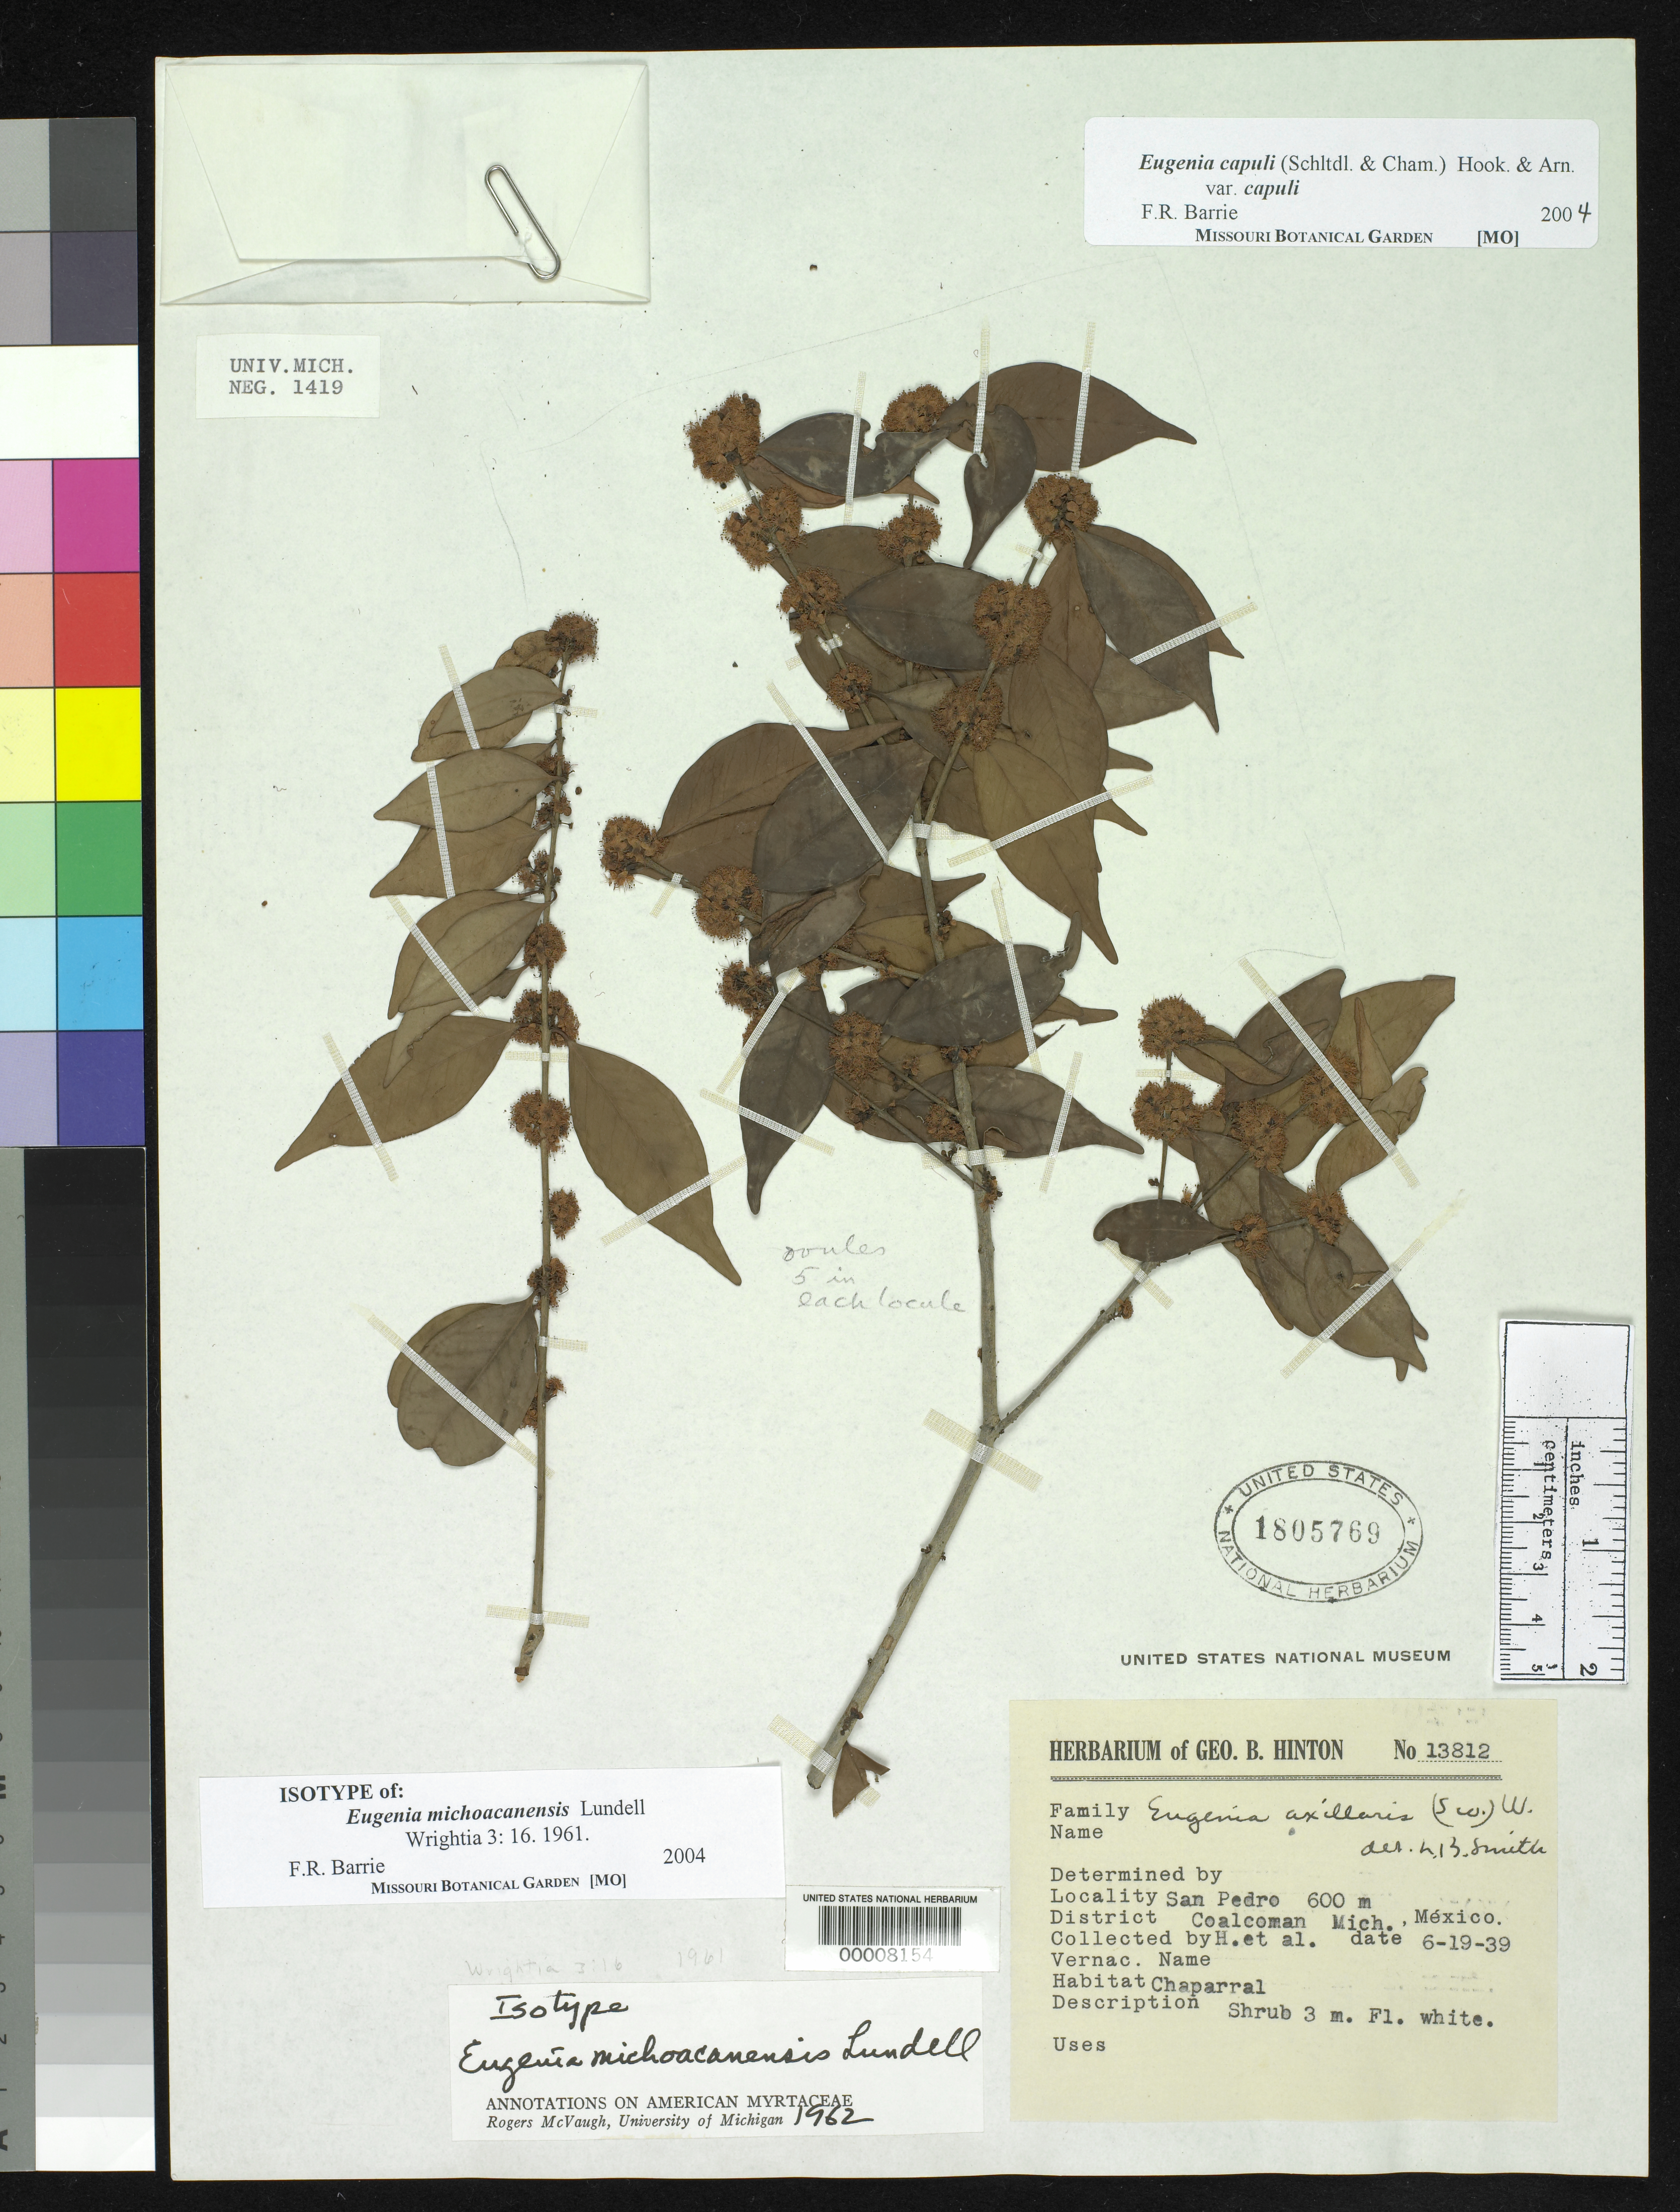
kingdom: Plantae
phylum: Tracheophyta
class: Magnoliopsida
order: Myrtales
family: Myrtaceae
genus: Eugenia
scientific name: Eugenia michoacanensis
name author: Lundell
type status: Isotype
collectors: G. B. Hinton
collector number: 13812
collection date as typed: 19 Jun 1939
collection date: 1939-06-19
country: Mexico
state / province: Michoacán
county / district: Coalcoman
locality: San Pedro.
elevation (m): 600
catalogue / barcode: US 1805769